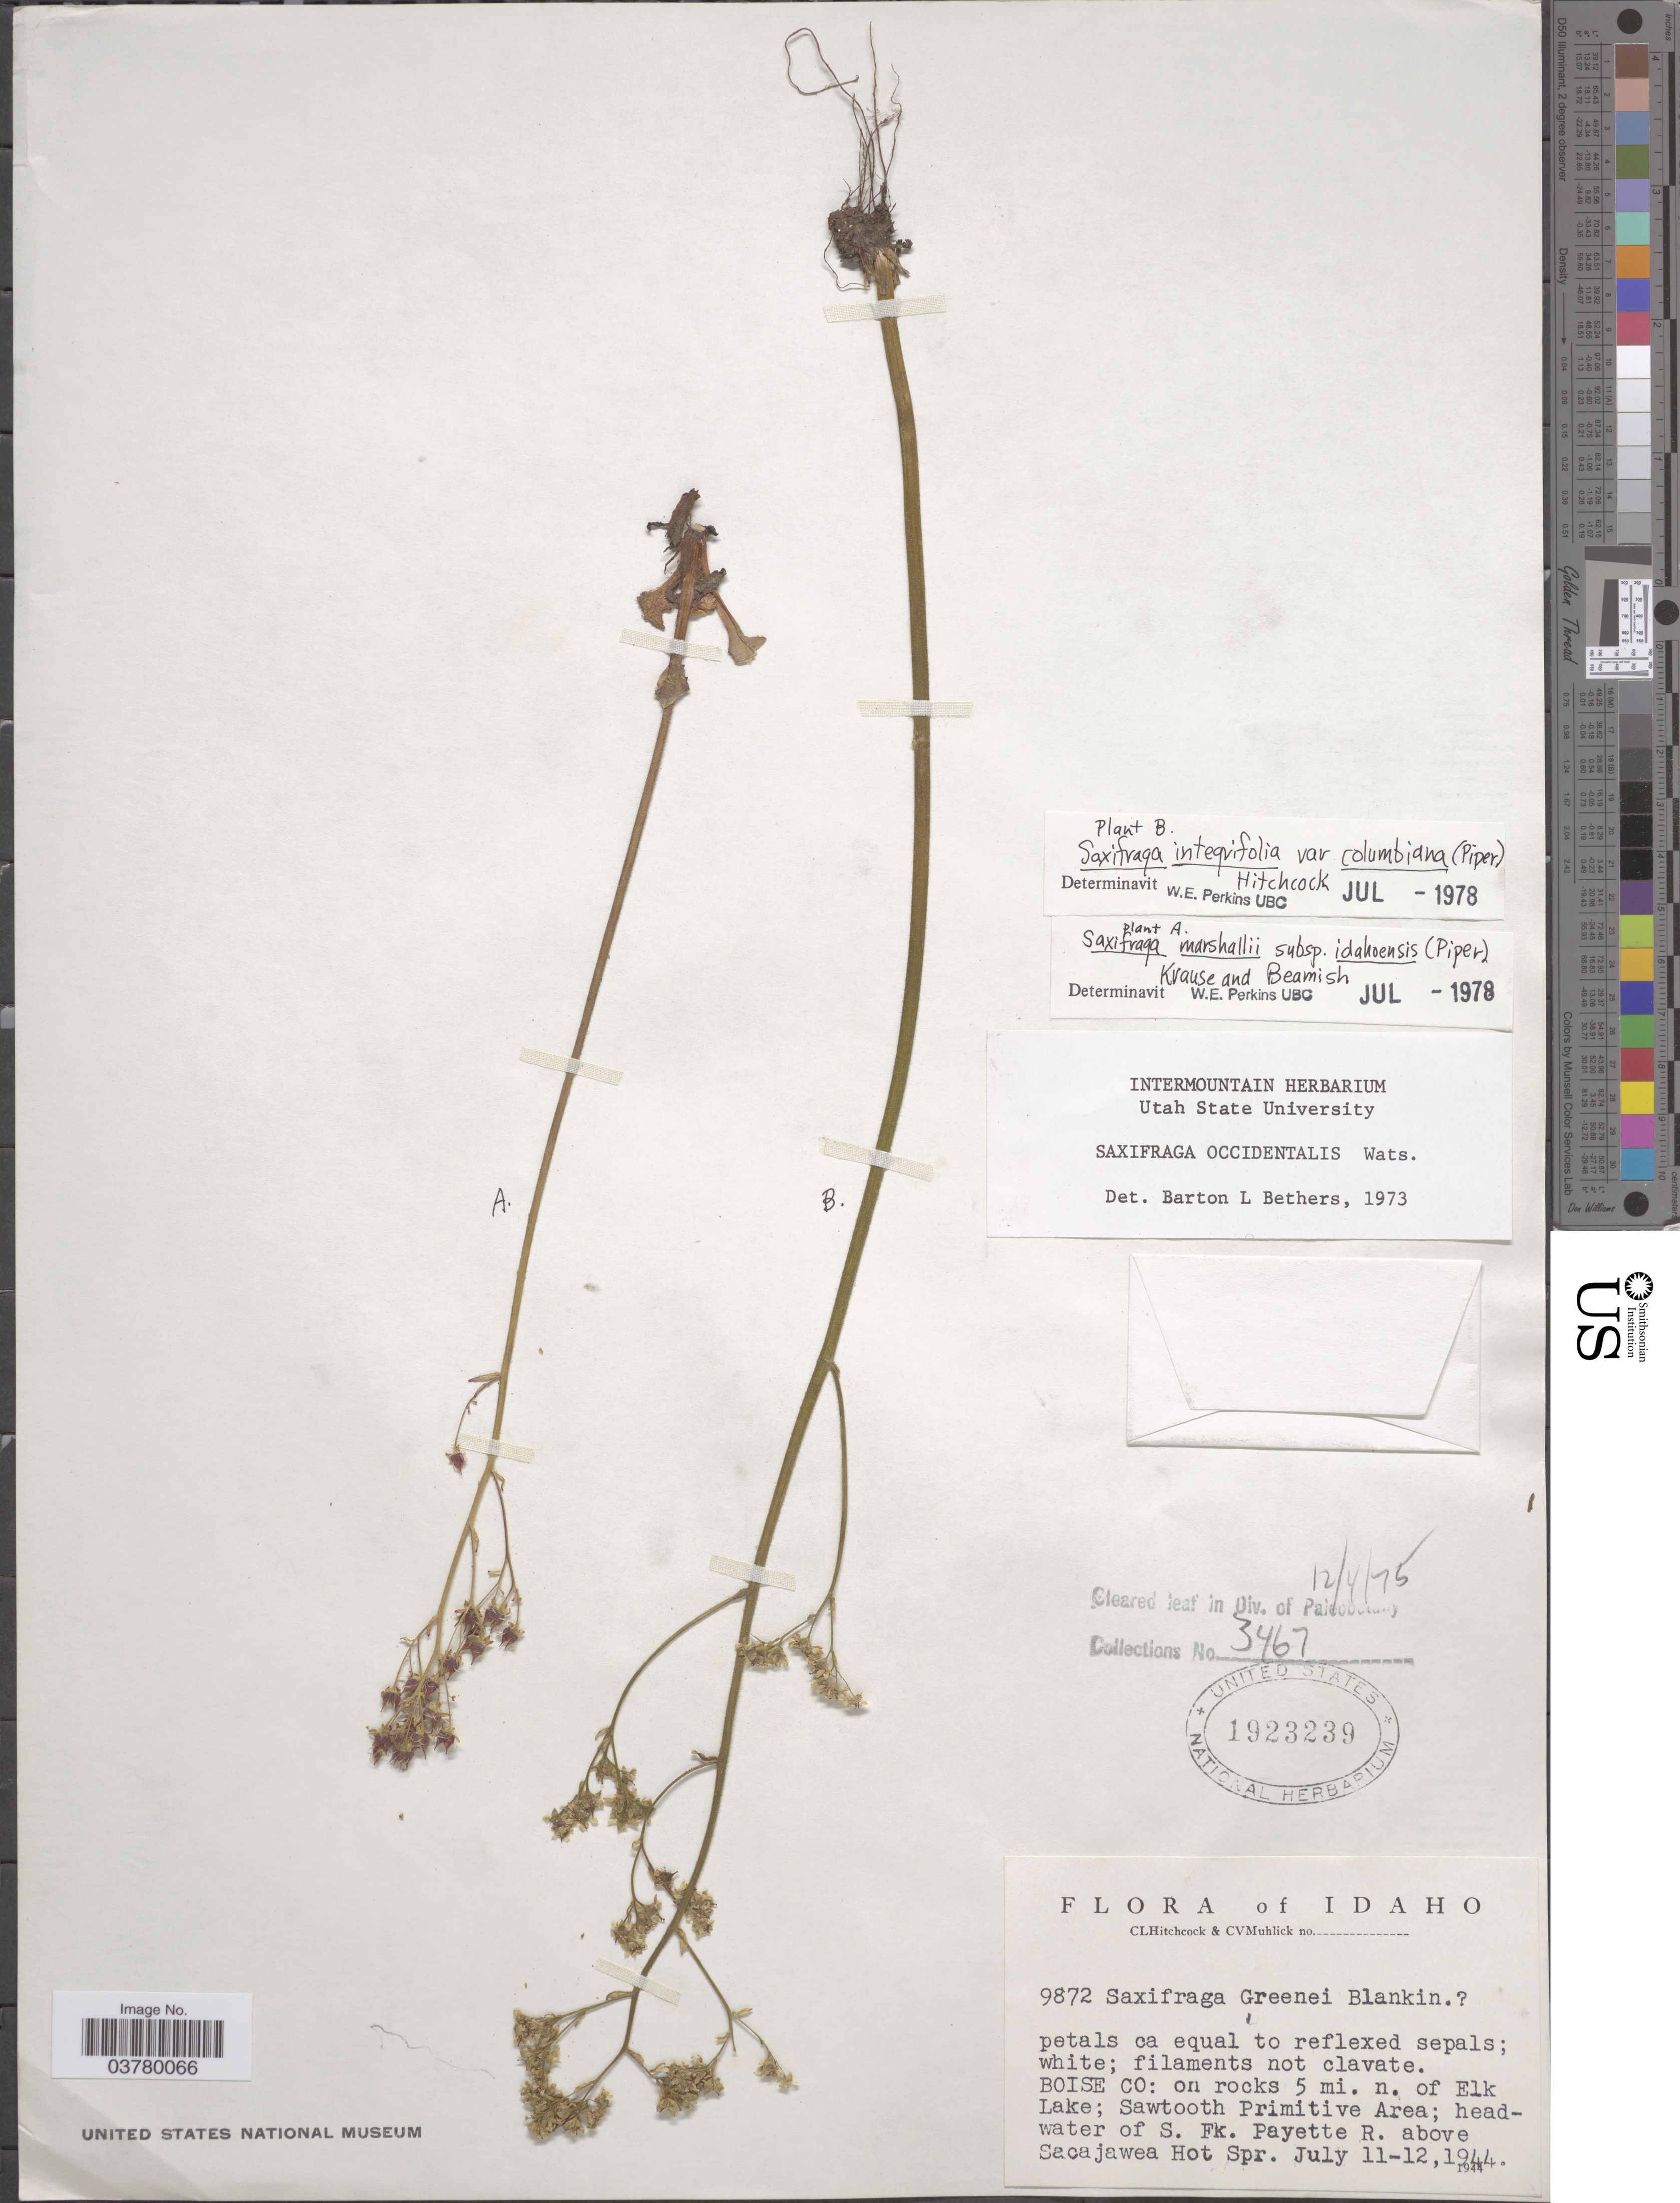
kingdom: Plantae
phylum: Tracheophyta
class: Magnoliopsida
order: Saxifragales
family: Saxifragaceae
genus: Micranthes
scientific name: Micranthes nidifica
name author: (Greene) Small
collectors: C. L. Hitchcock & C. V. Muhlick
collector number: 9872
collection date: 1944-07-11/1944-07-12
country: United States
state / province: Idaho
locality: Boise Co: on rocks 5 mi. n. of Elk Lake; Sawtooth Primitive Area; headwater of S. Fk. Payette R. above Sacajawea Hot Spr.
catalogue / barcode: US 1923239